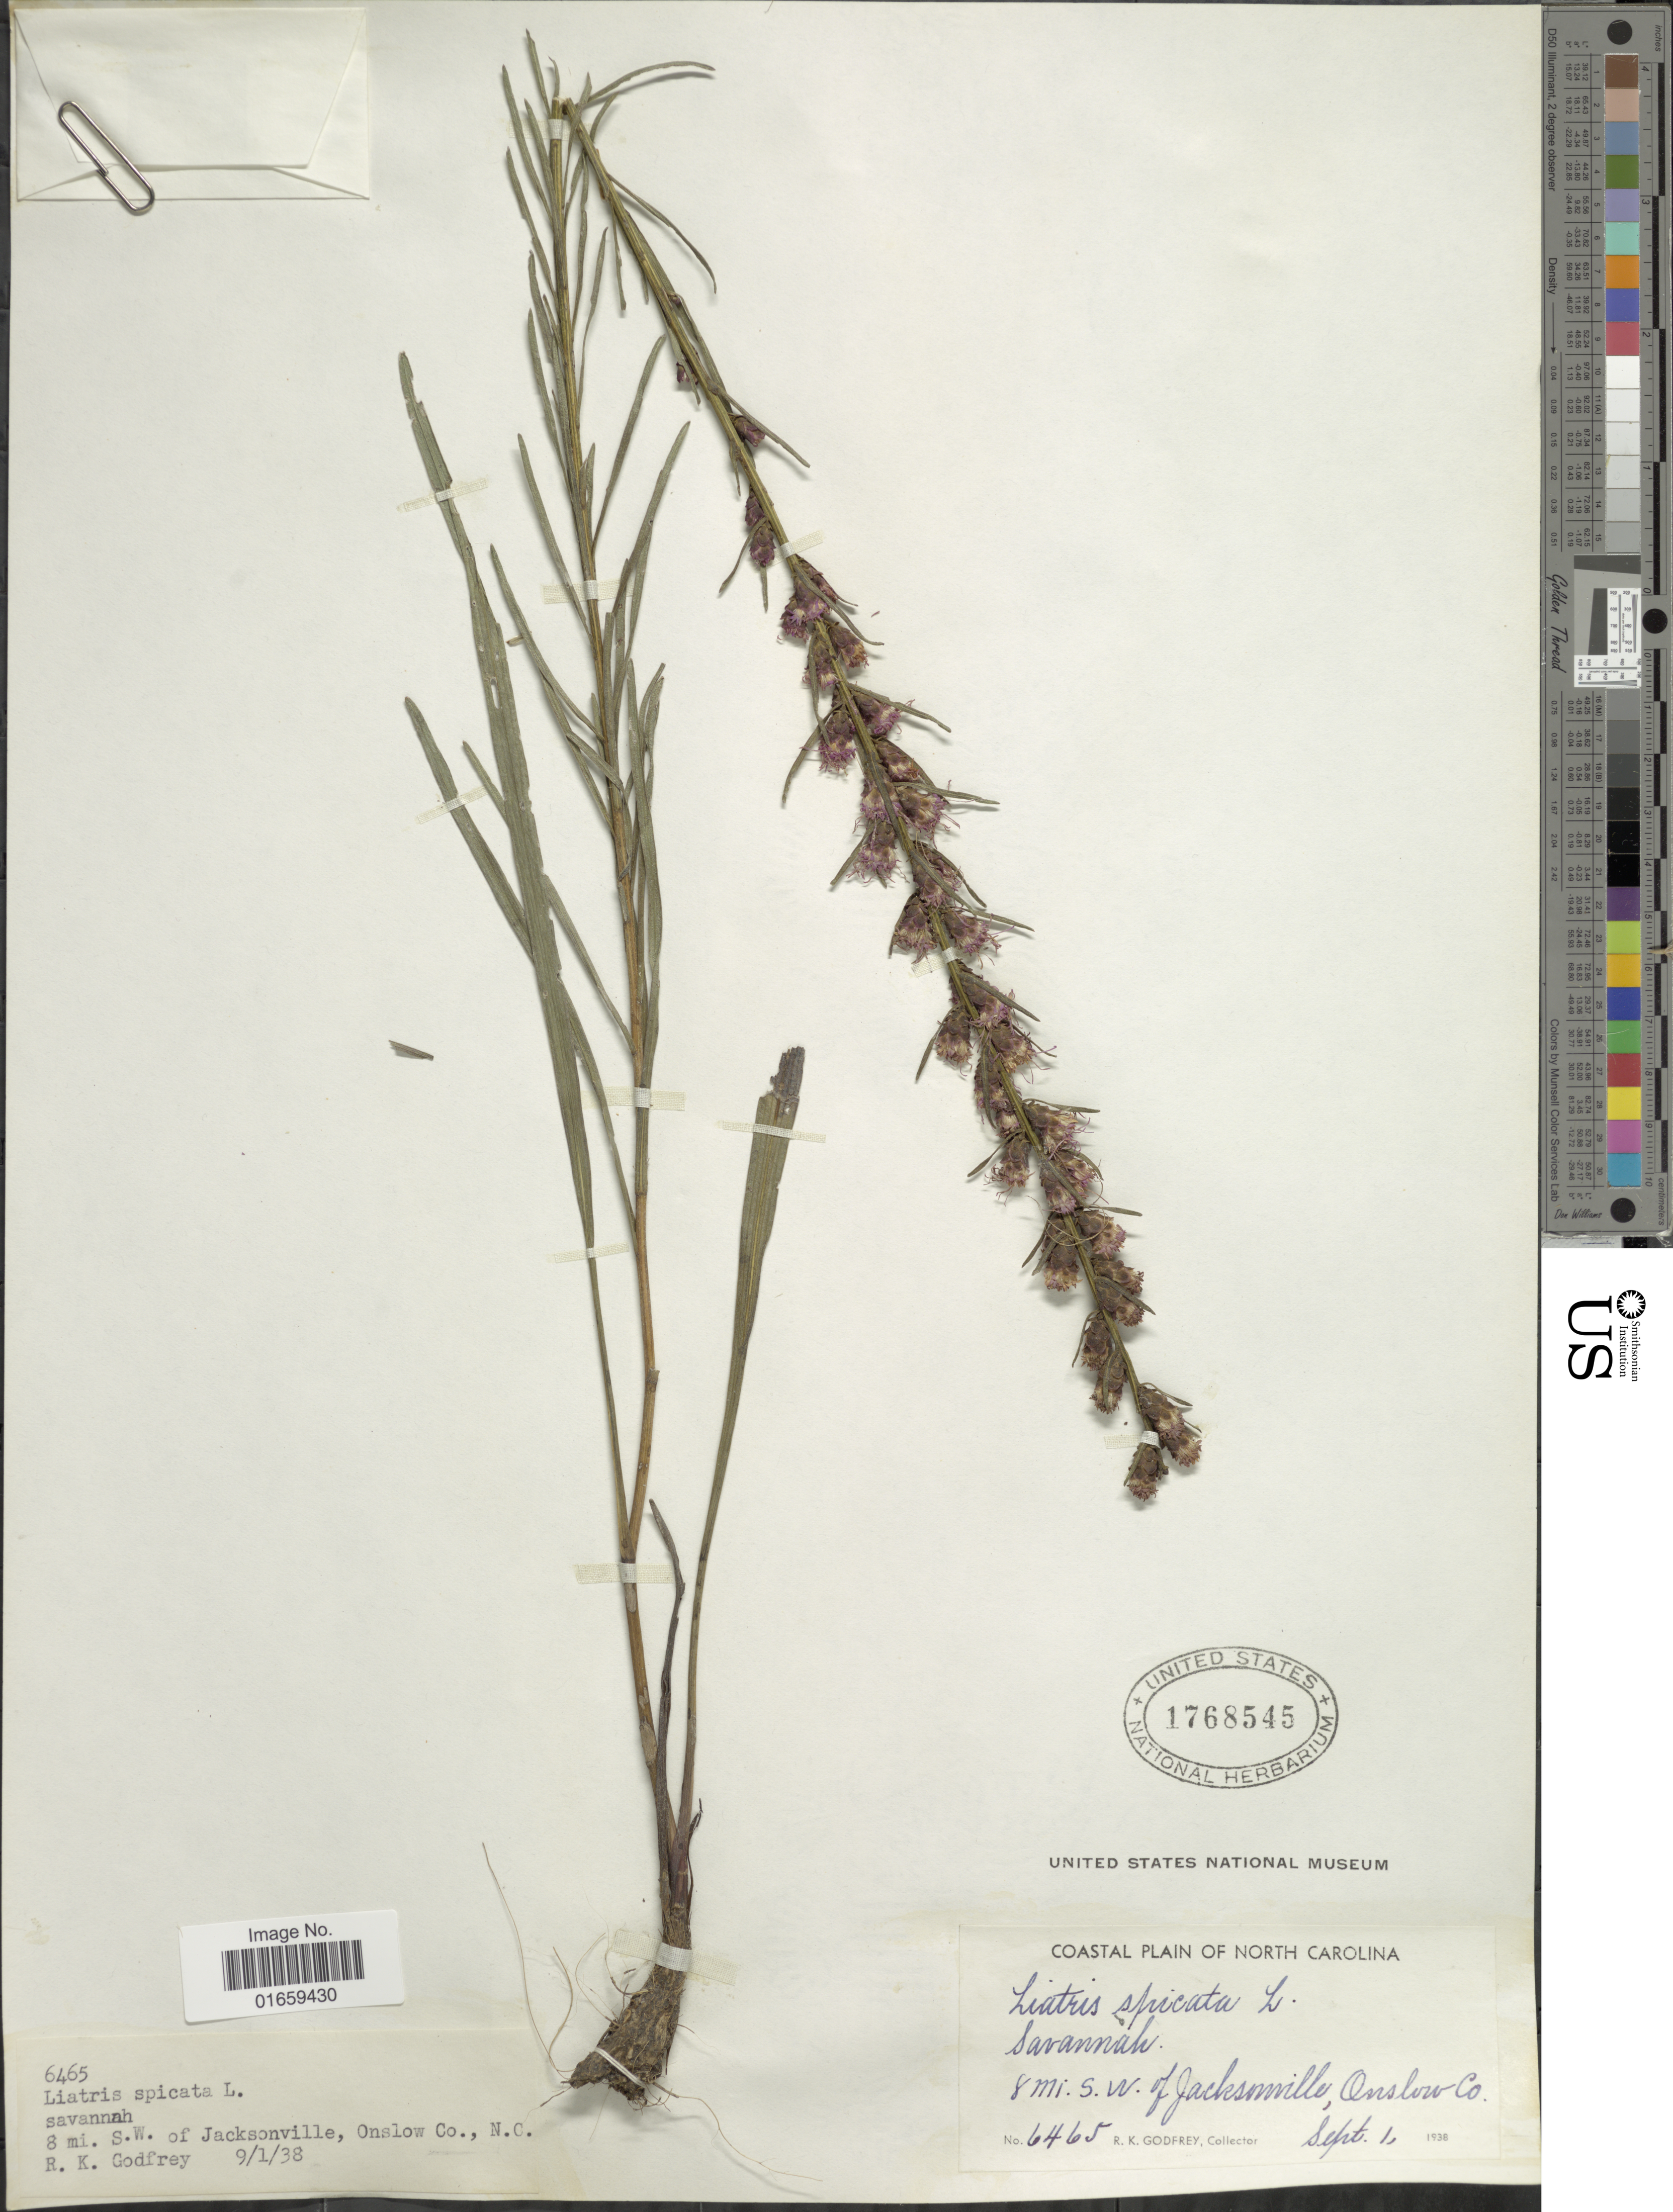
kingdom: Plantae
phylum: Tracheophyta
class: Magnoliopsida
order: Asterales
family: Asteraceae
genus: Liatris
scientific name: Liatris spicata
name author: (L.) Willd.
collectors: R. K. Godfrey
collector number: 6465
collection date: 1938-09-01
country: United States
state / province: North Carolina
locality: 8 mi. S. W. of Jacksonville, Onslow Co., N. C.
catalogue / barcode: US 1768545